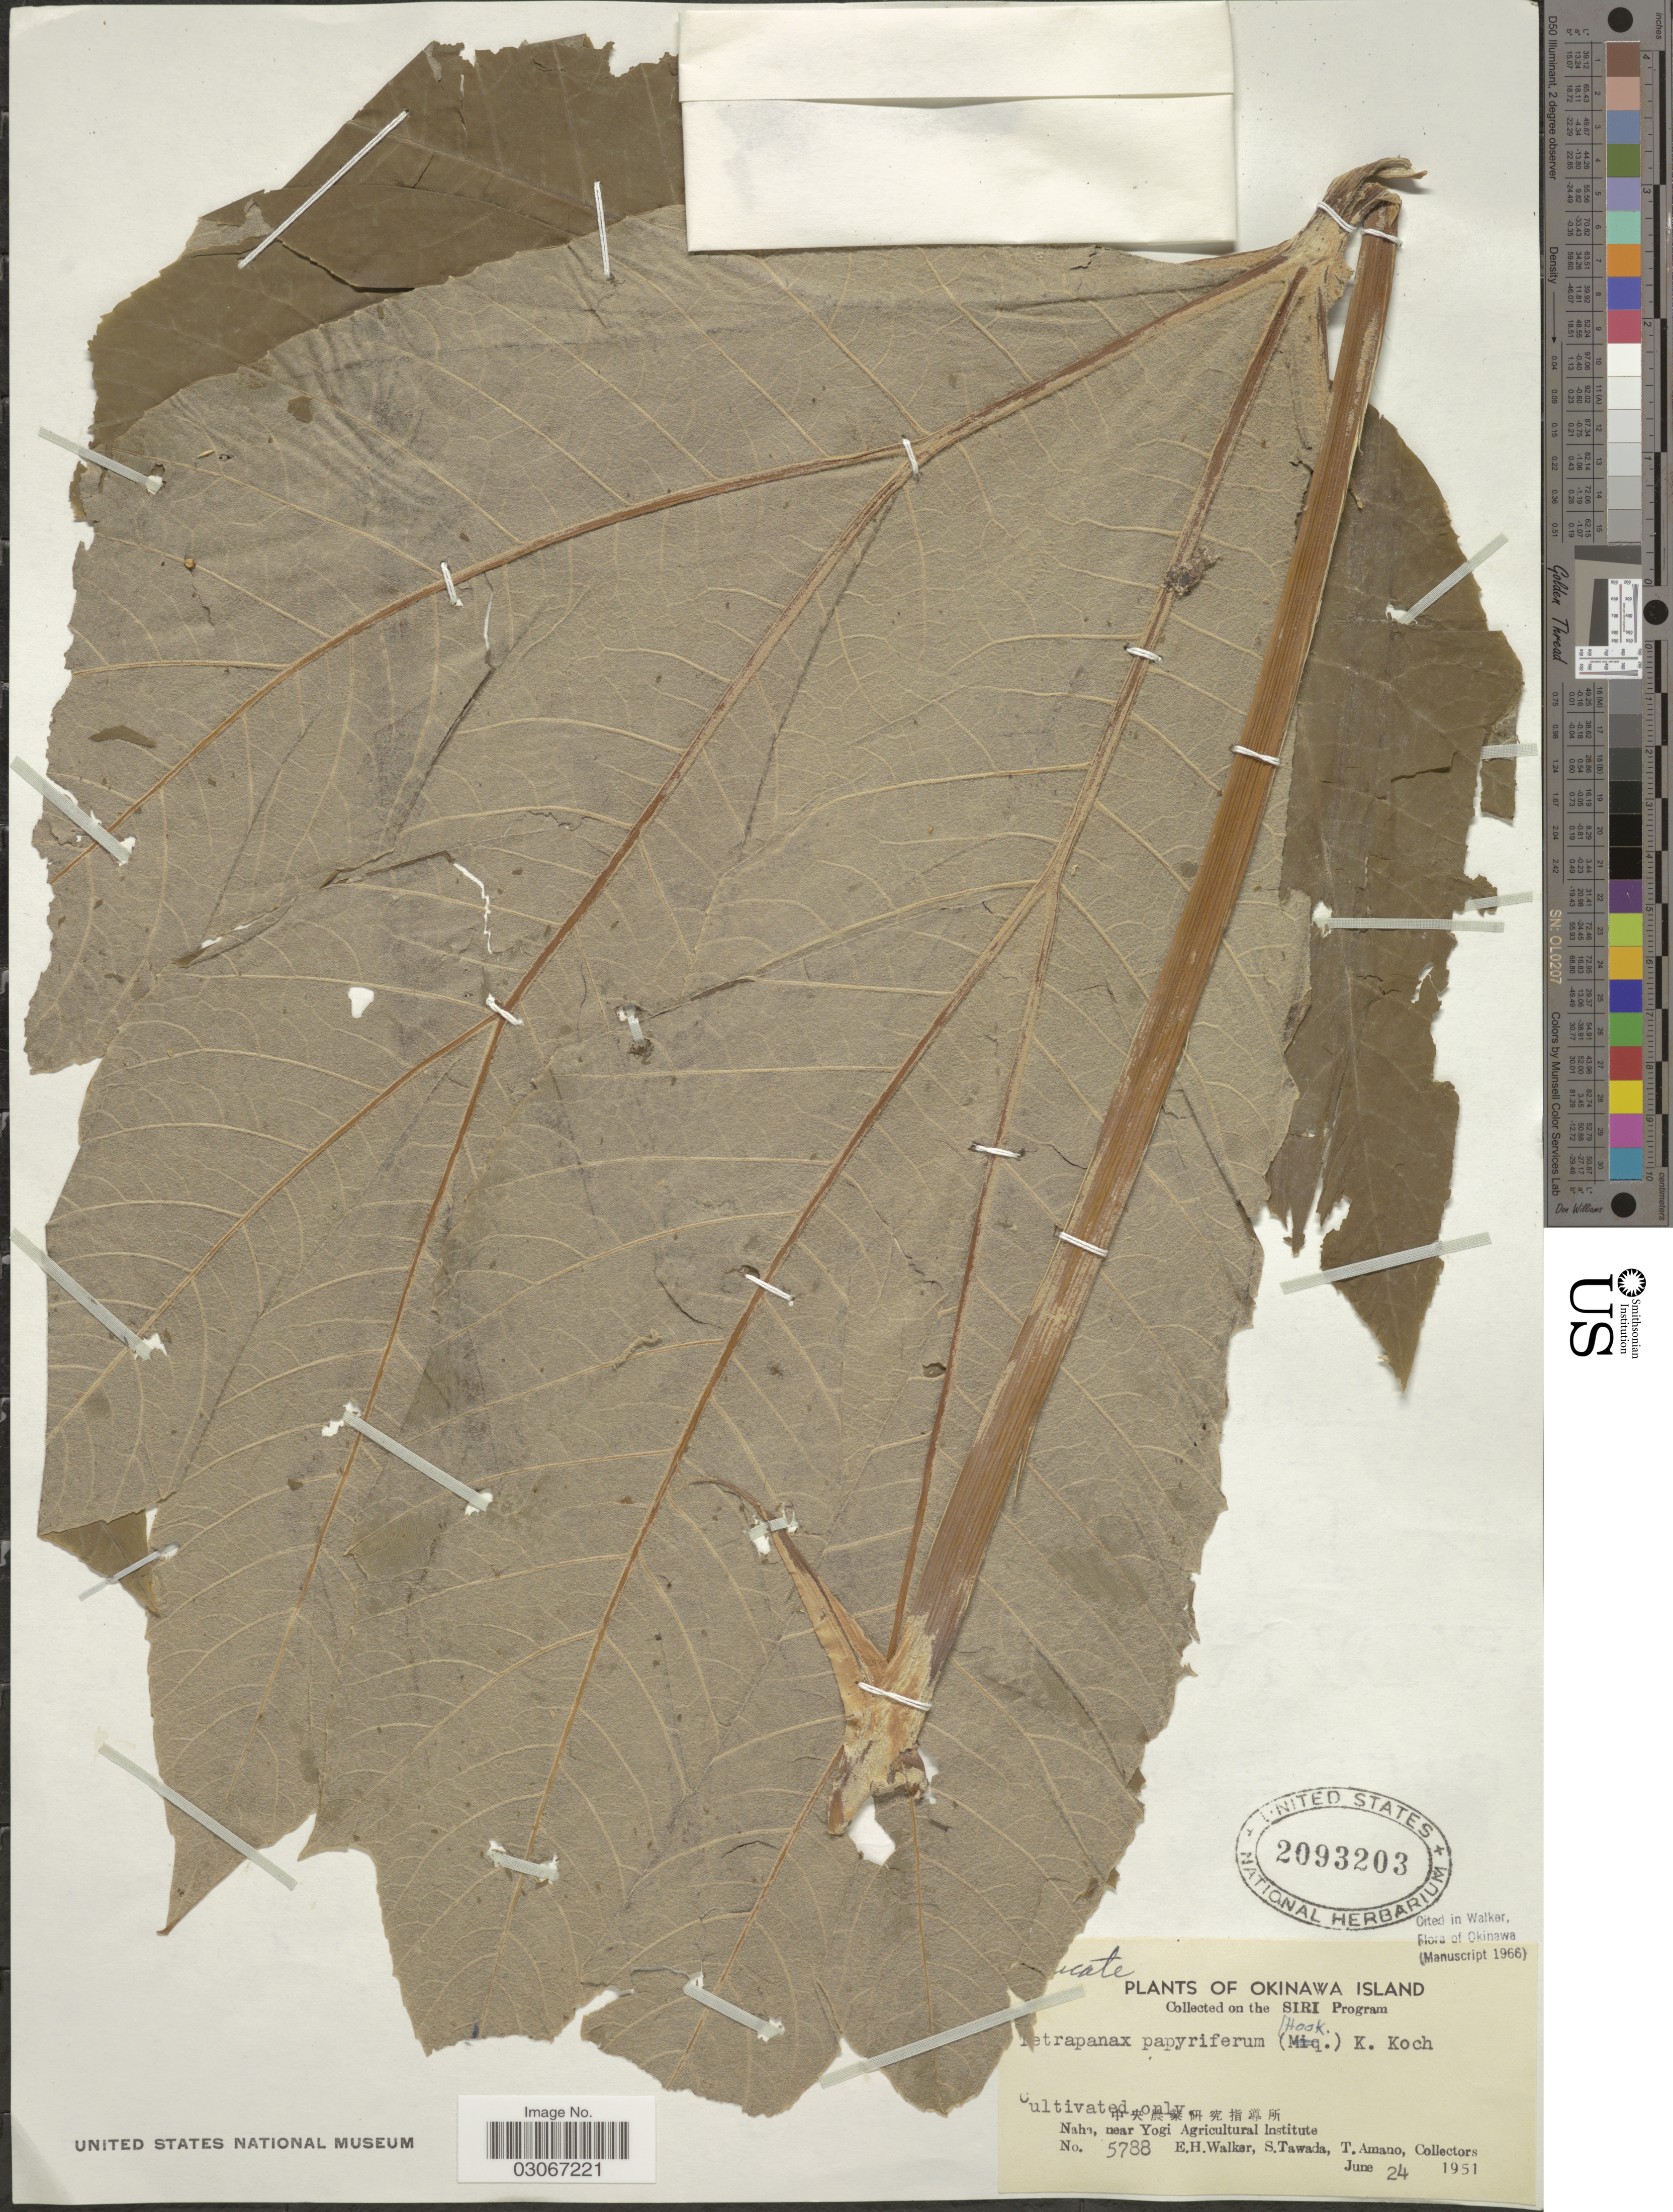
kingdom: Plantae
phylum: Tracheophyta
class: Magnoliopsida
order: Apiales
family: Araliaceae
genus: Tetrapanax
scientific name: Tetrapanax papyrifer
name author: (Hook.) K. Koch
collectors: E. H. Walker, S. Tawada & T. Amano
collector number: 5788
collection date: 1951-06-24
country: Japan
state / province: Okinawa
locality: Okinawa Island. Naha, near Yogi Agricultural Institute.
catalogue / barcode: US 2093203